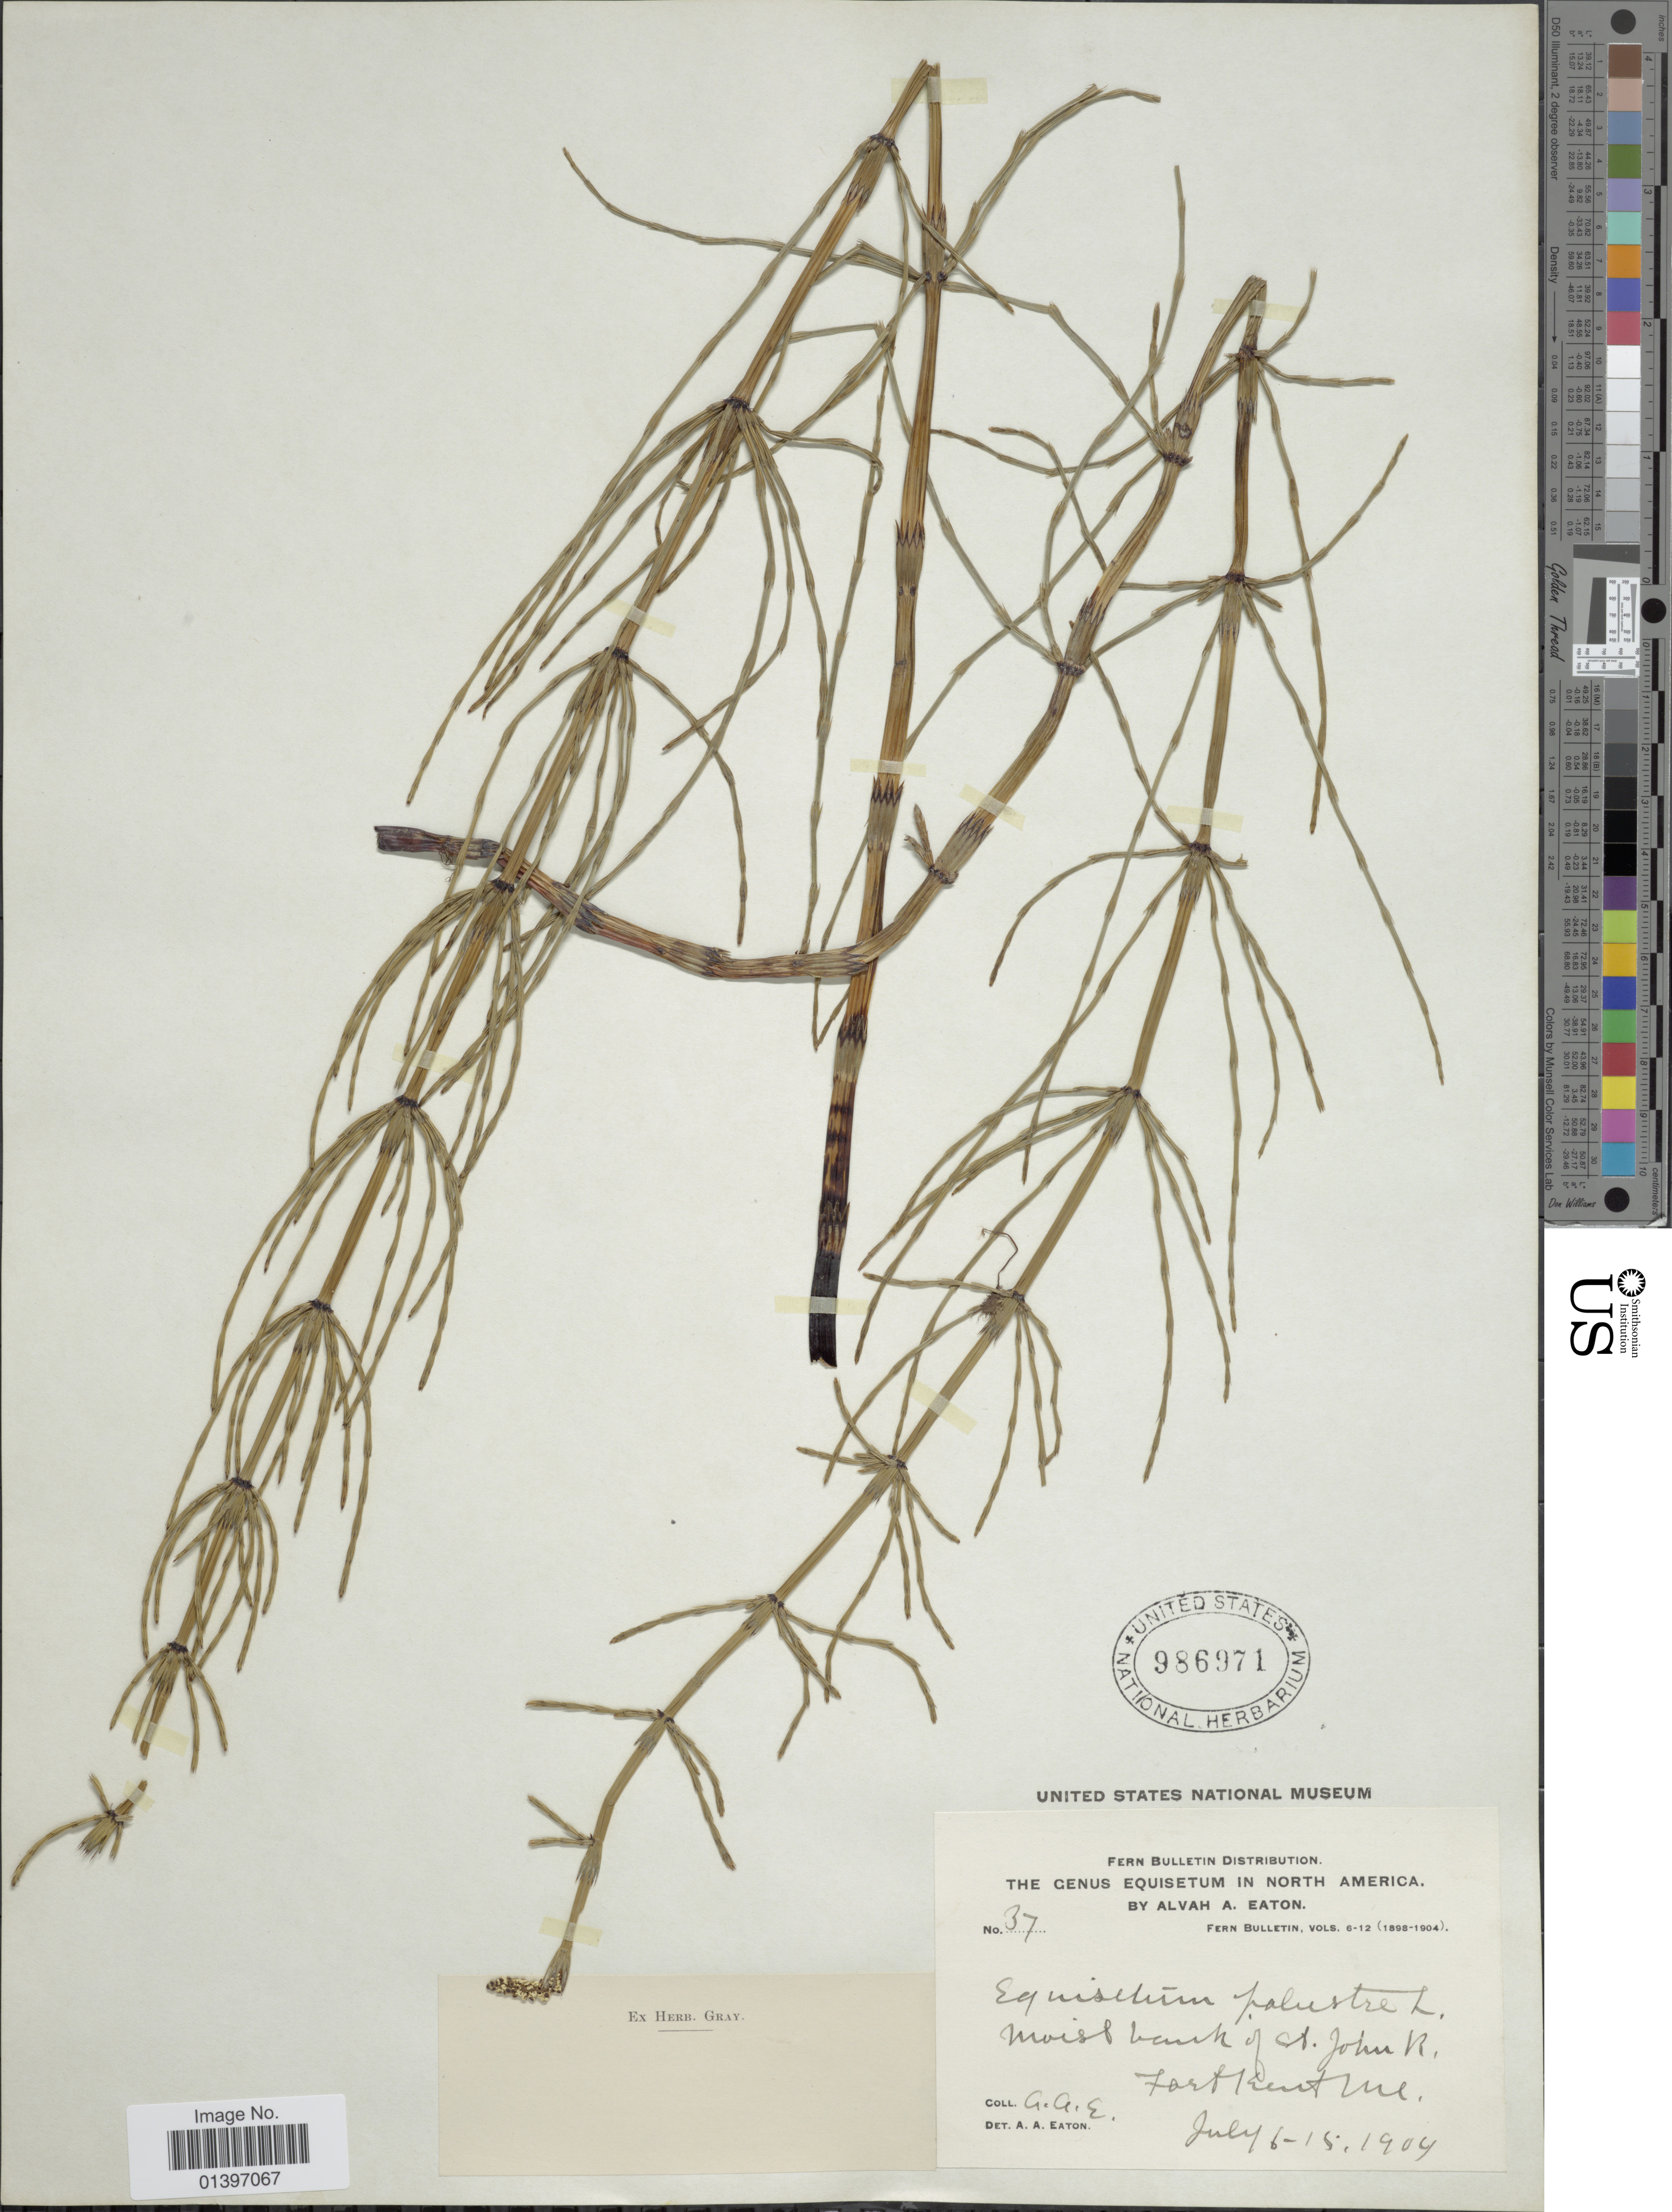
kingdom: Plantae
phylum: Tracheophyta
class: Polypodiopsida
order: Equisetales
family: Equisetaceae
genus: Equisetum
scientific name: Equisetum palustre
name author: L.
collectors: A. A. Eaton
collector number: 37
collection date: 1904-07-06/1904-07-15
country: United States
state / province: Maine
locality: Moist bank of St. John R. Fort Kent Me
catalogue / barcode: US 986971